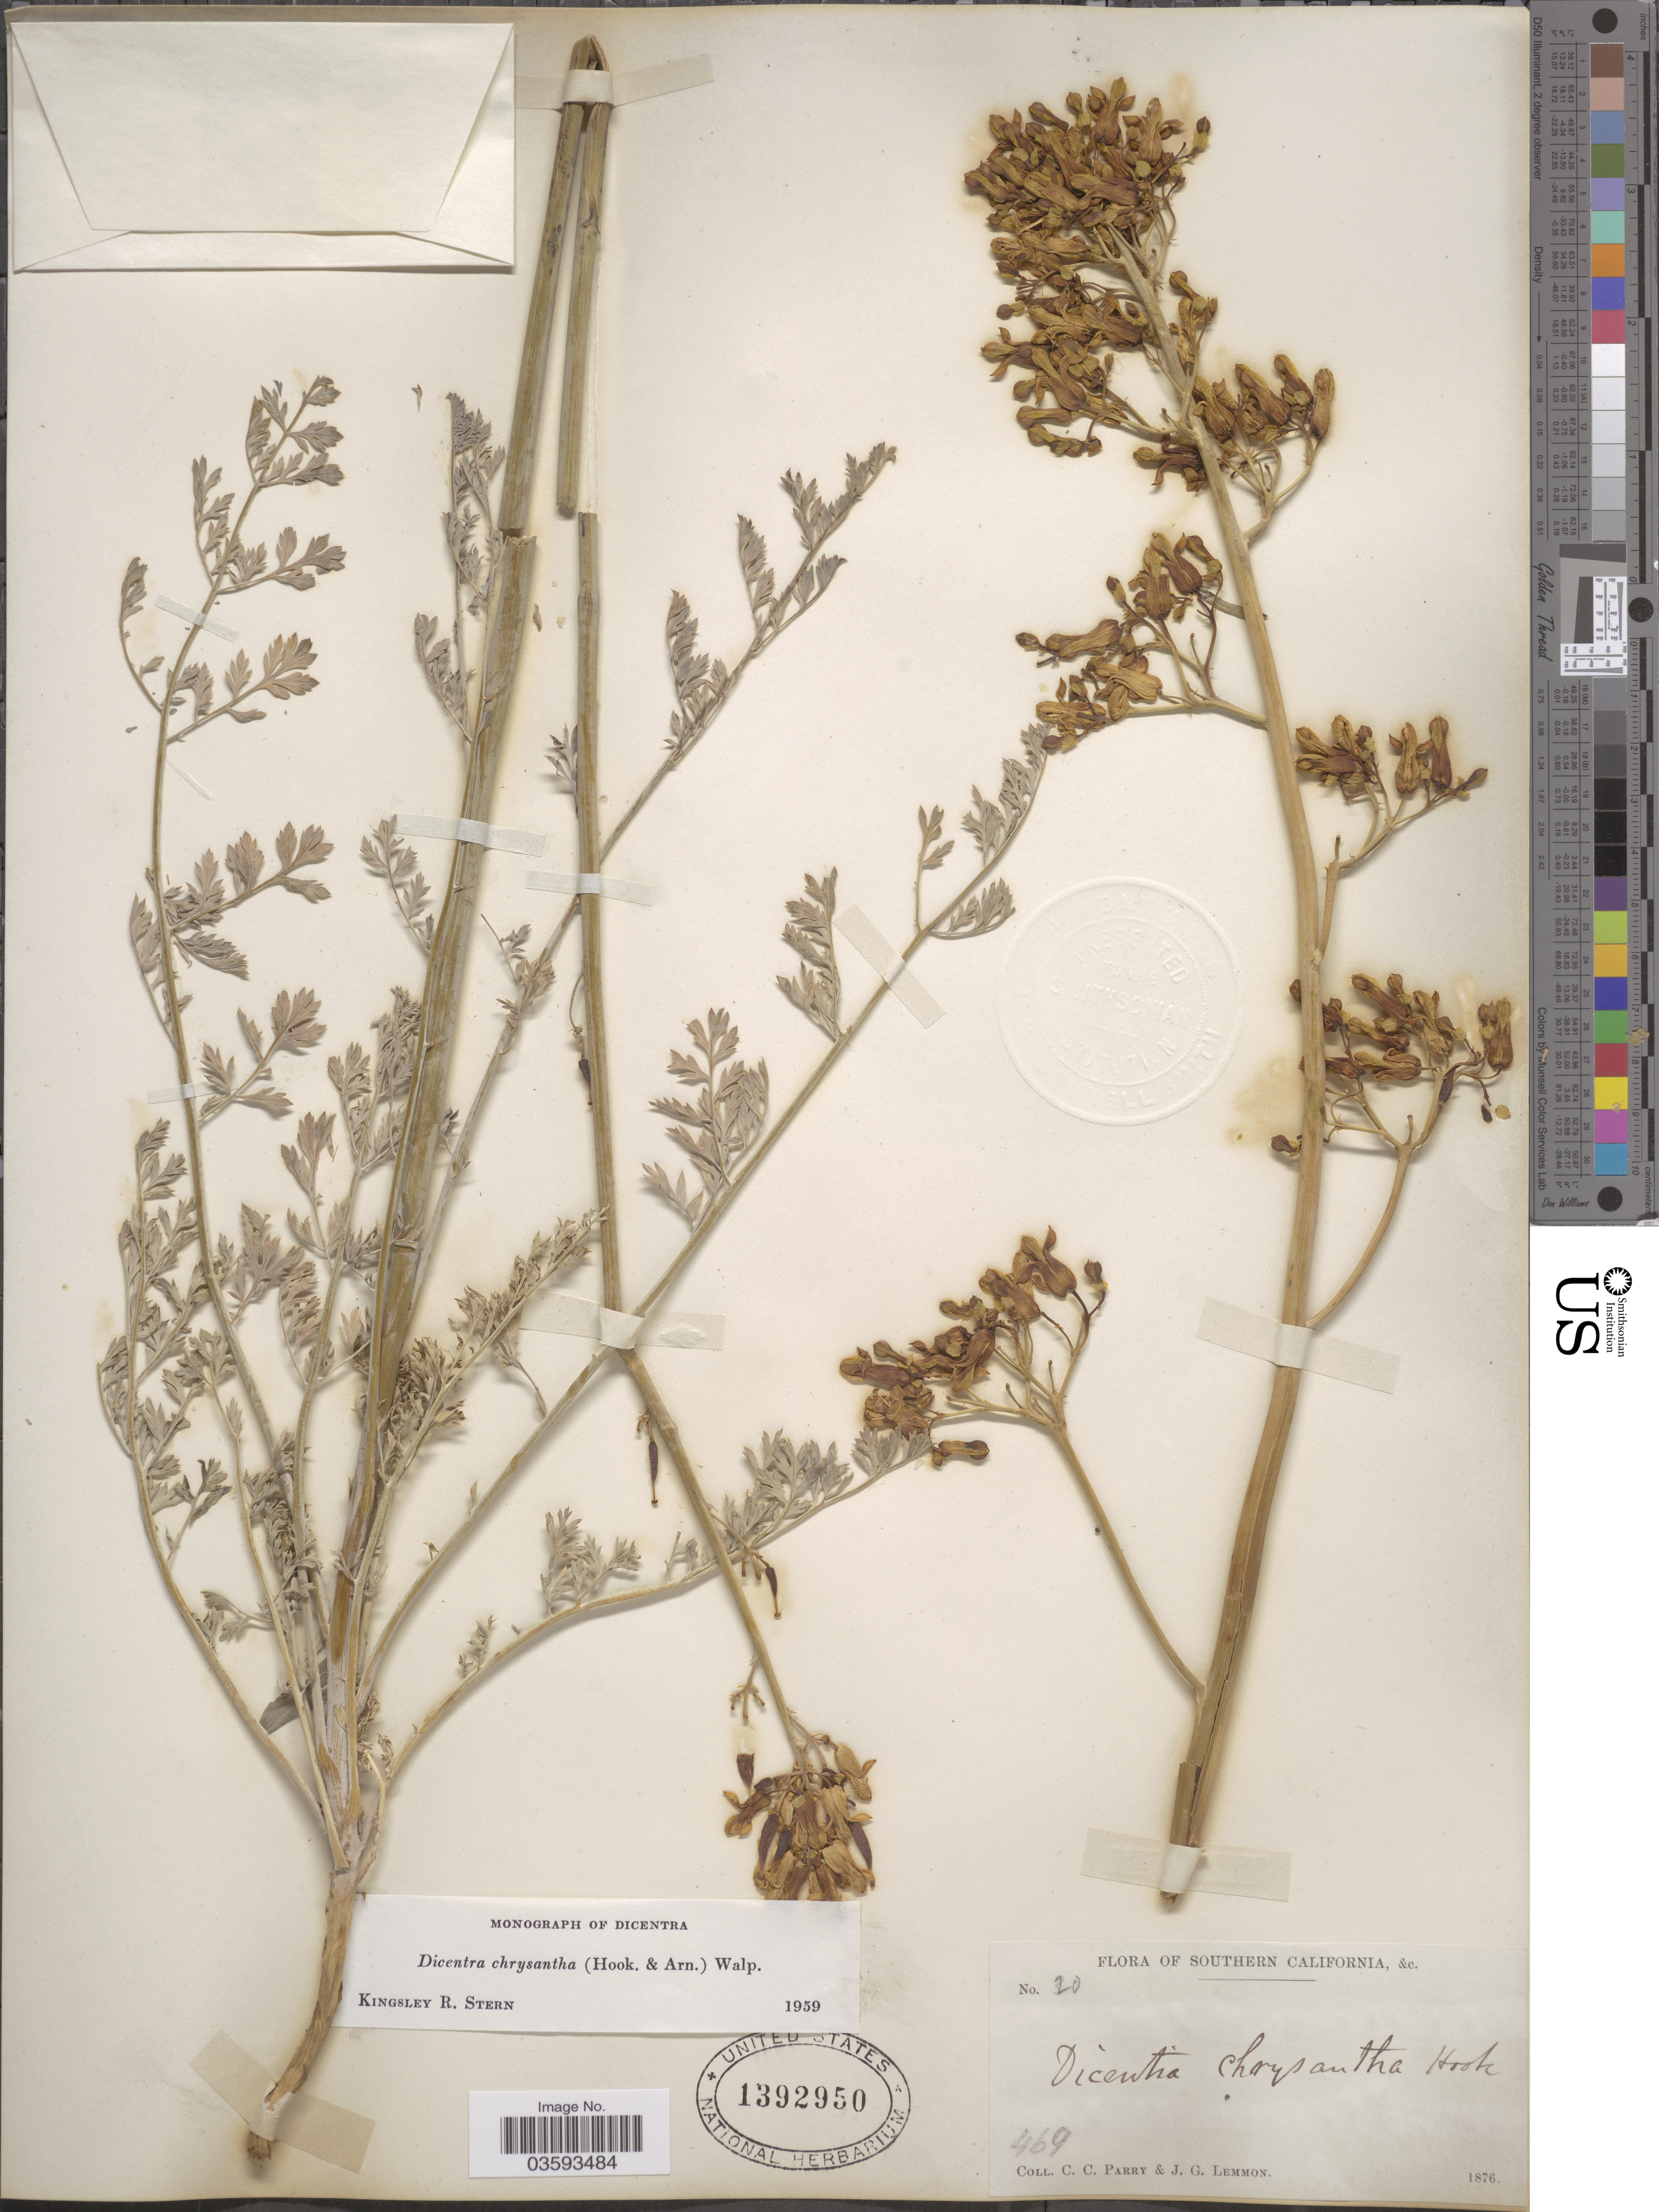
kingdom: Plantae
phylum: Tracheophyta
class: Magnoliopsida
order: Ranunculales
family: Papaveraceae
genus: Ehrendorferia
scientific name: Ehrendorferia chrysantha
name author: (Hook. & Arn.) Rylander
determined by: Strong, M. T., (US), Smithsonian Institution - National Museum of Natural History (UNITED STATES)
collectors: C. C. Parry & J. Lemmon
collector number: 20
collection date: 1876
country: United States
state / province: California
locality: Southern California.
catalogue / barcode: US 1392950